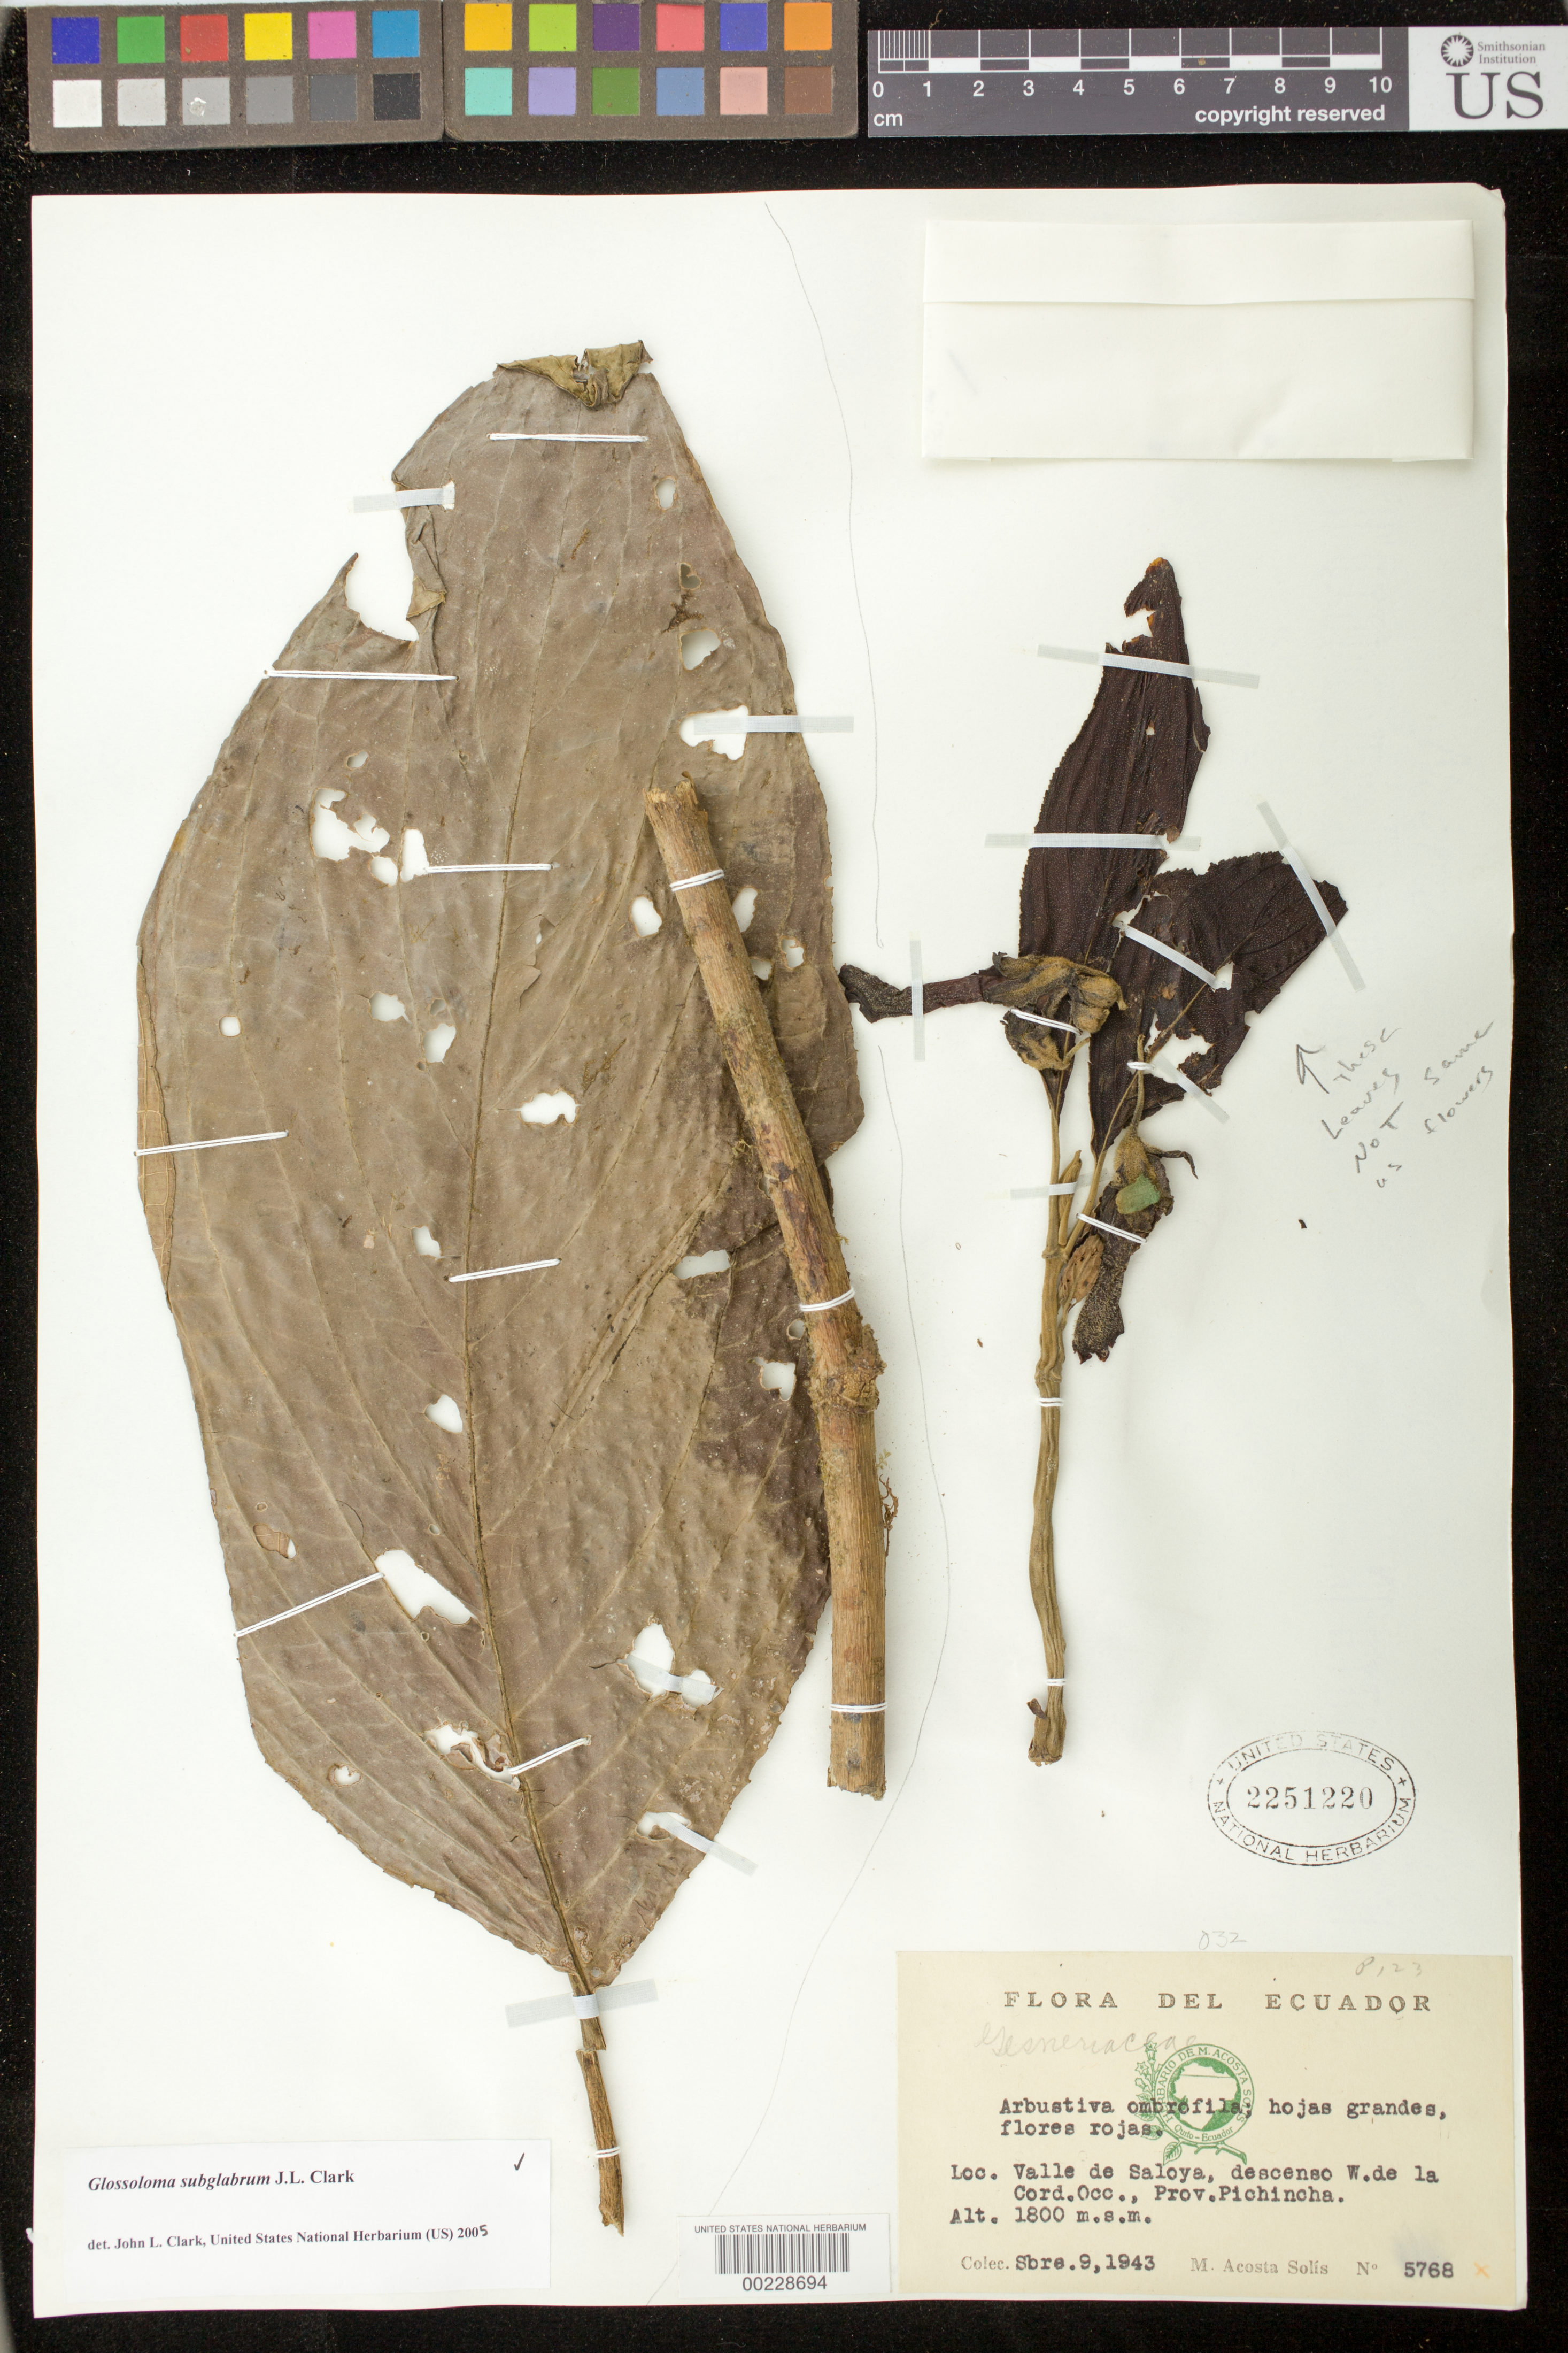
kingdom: Plantae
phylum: Tracheophyta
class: Magnoliopsida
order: Lamiales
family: Gesneriaceae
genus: Glossoloma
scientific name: Glossoloma subglabrum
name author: J.L. Clark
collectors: M. Acosta Solis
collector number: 5768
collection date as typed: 09 Sep 1943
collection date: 1943-09-09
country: Ecuador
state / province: Pichincha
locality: Valle de Saloya, descent W of Cord Occ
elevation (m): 1800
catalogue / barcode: US 2251220